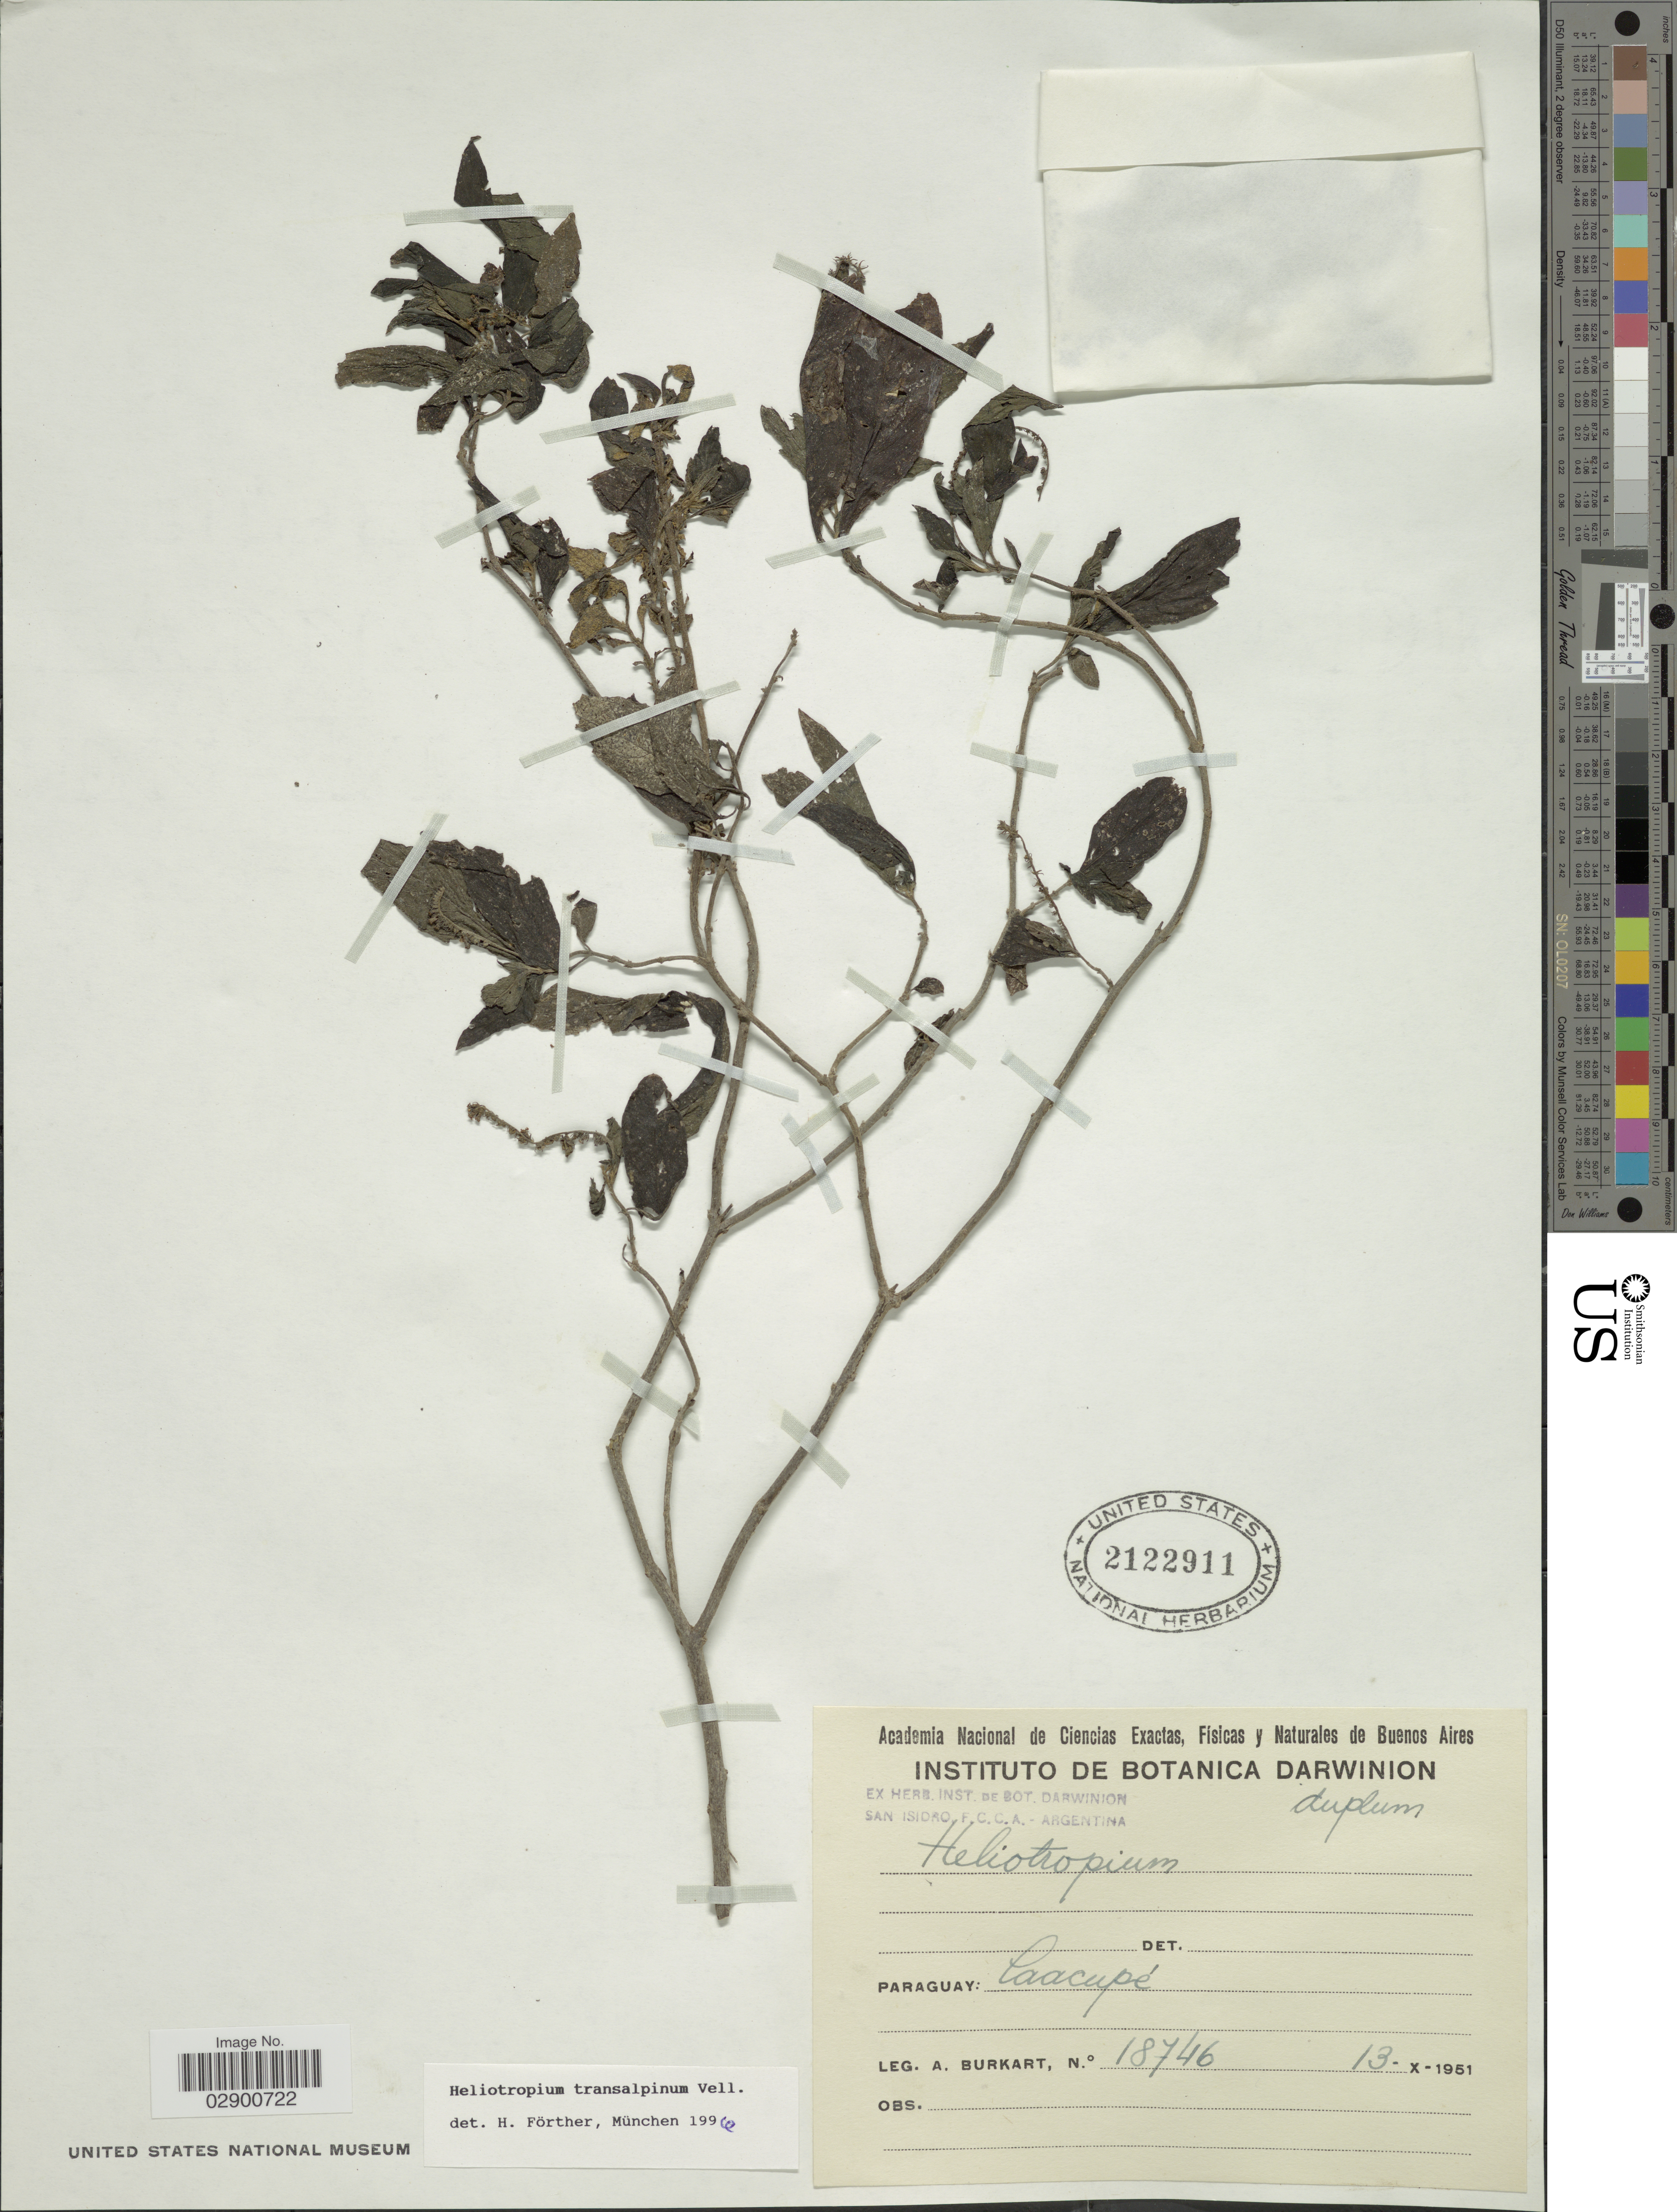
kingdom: Plantae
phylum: Tracheophyta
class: Magnoliopsida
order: Boraginales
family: Heliotropiaceae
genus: Heliotropium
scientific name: Heliotropium transalpinum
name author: Vell.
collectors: A. E. Burkart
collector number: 18746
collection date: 1951-10-13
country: Argentina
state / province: Buenos Aires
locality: Caacupé.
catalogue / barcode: US 2122911